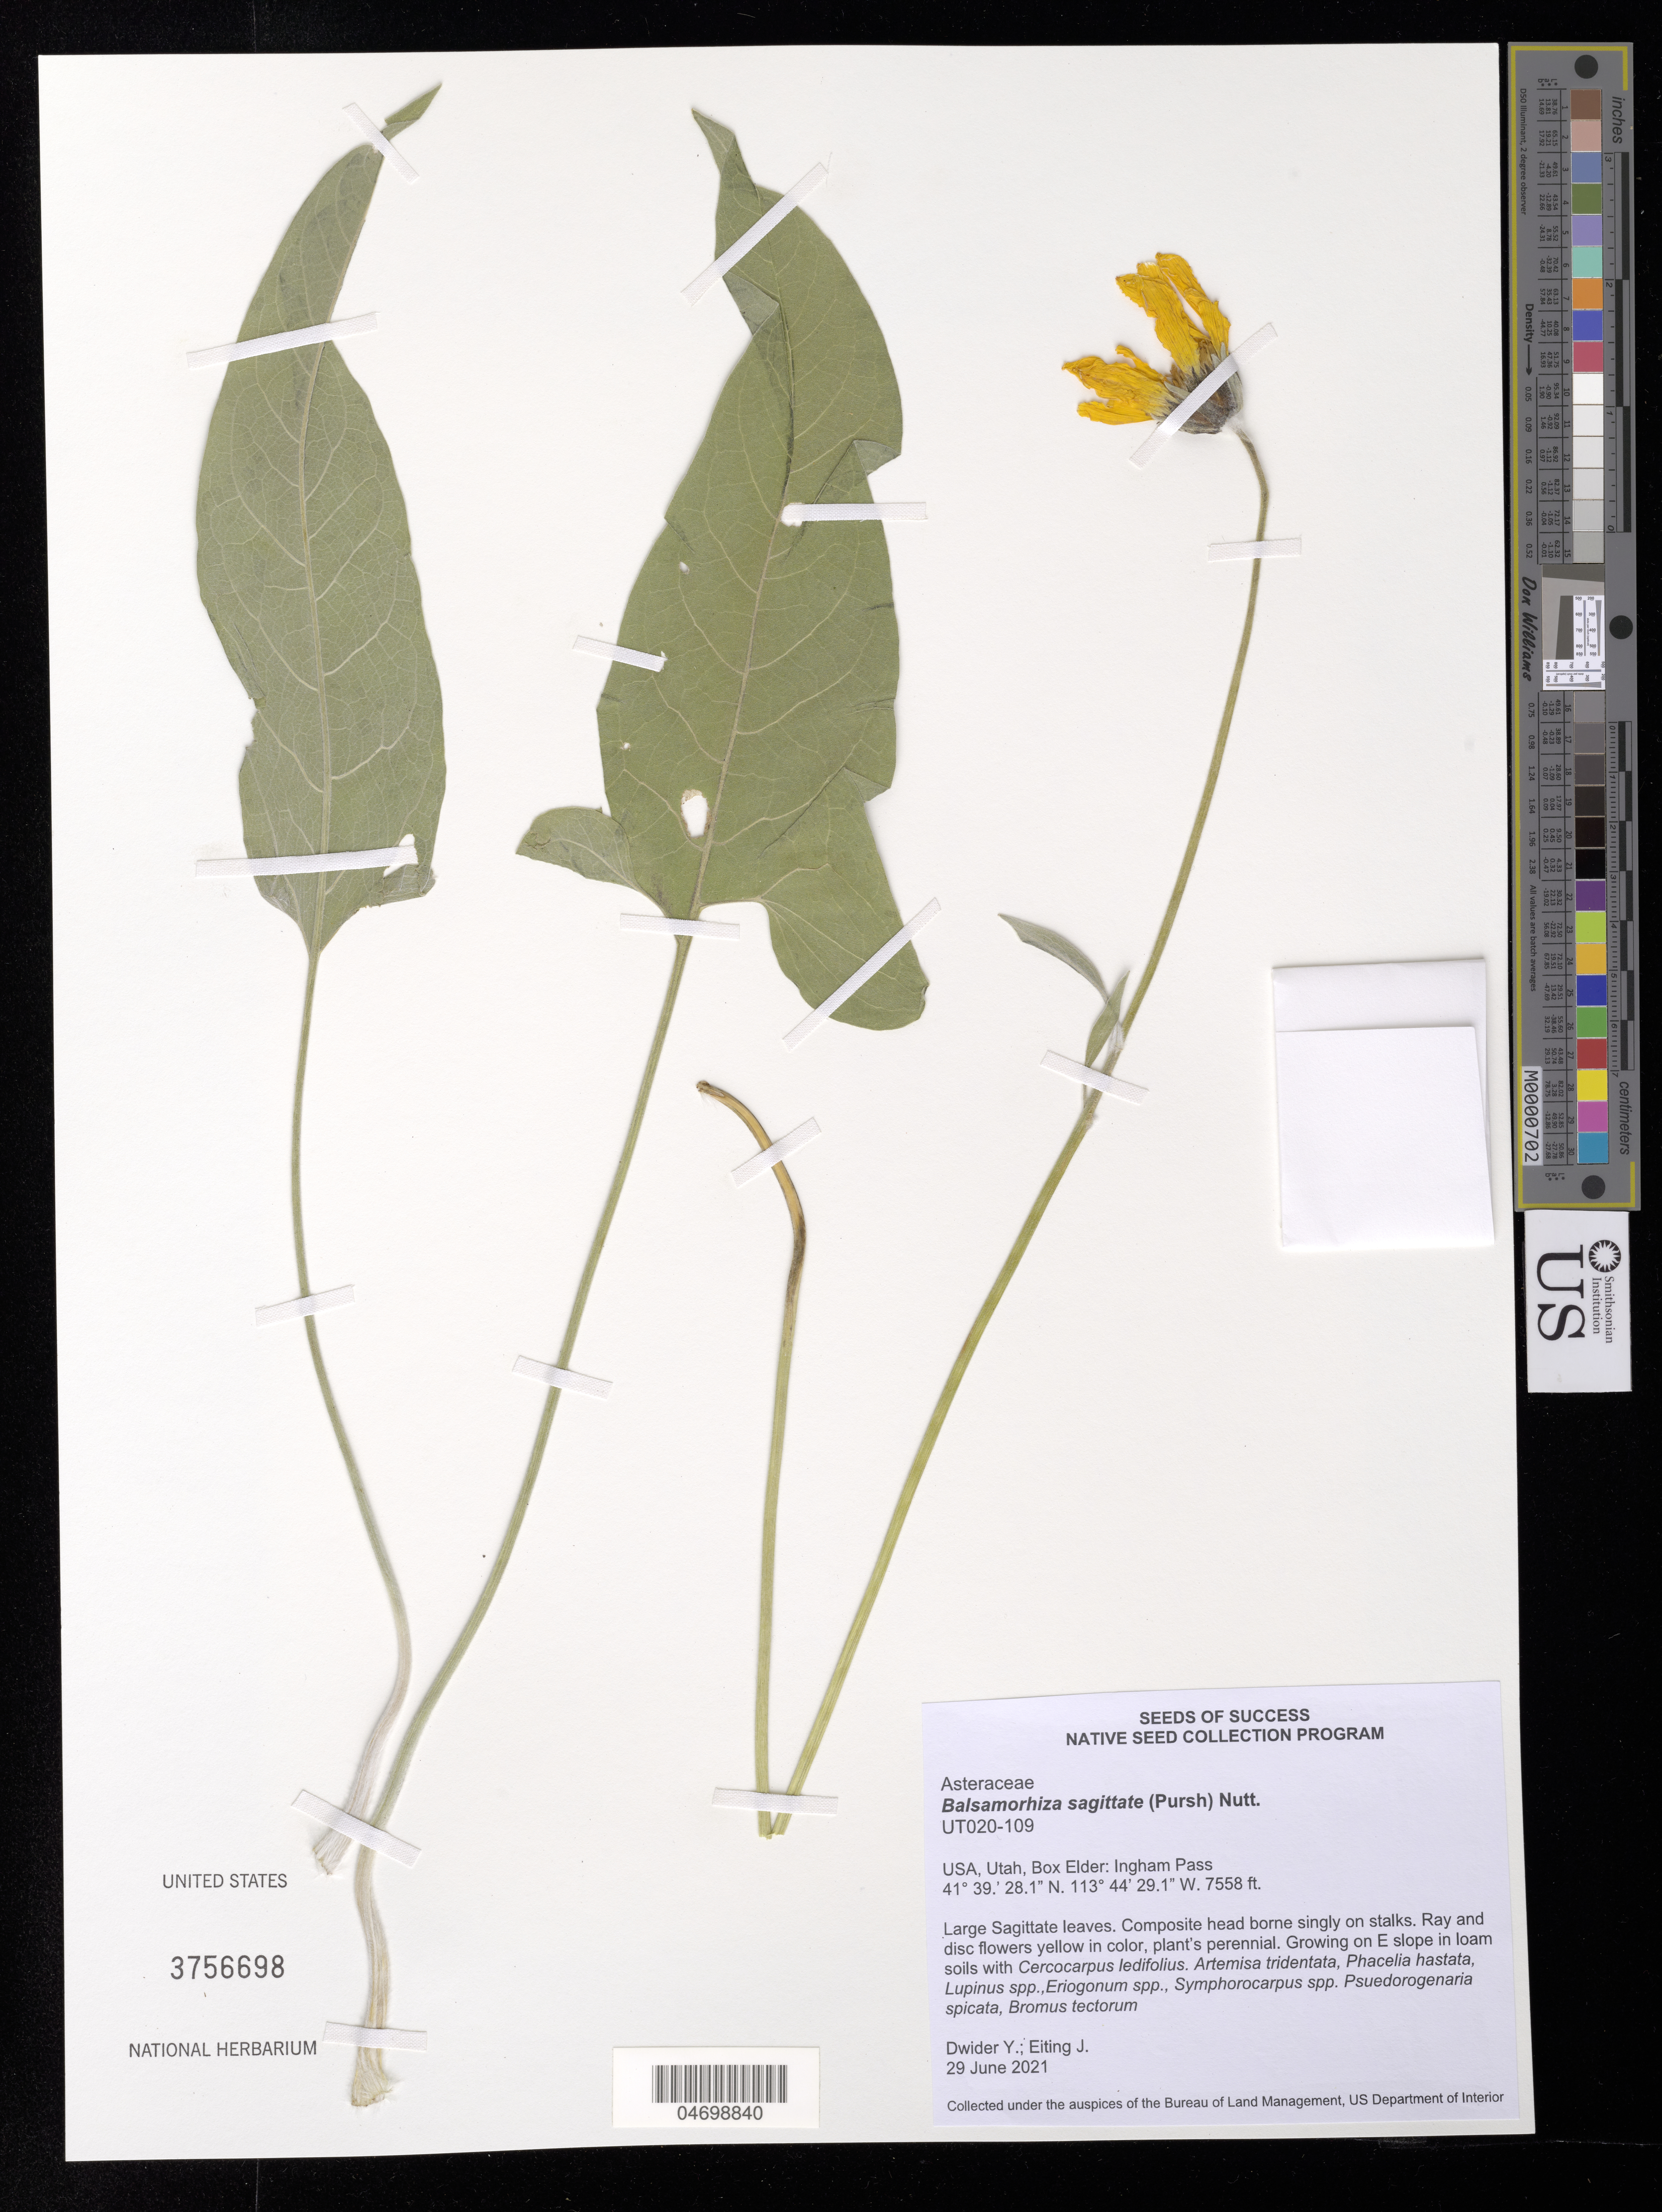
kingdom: Plantae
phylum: Tracheophyta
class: Magnoliopsida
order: Asterales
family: Asteraceae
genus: Balsamorhiza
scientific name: Balsamorhiza sagittata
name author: (Pursh) Nutt.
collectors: Y. Dwider & J. Eiting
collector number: UT020-109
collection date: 2021-06-29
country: United States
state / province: Utah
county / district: Box Elder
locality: Ingham Pass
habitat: Loam soils. With Artemisia tridentata, Bromus tectorum, Lupinus sp., etc.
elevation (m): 2304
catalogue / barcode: US 3756698